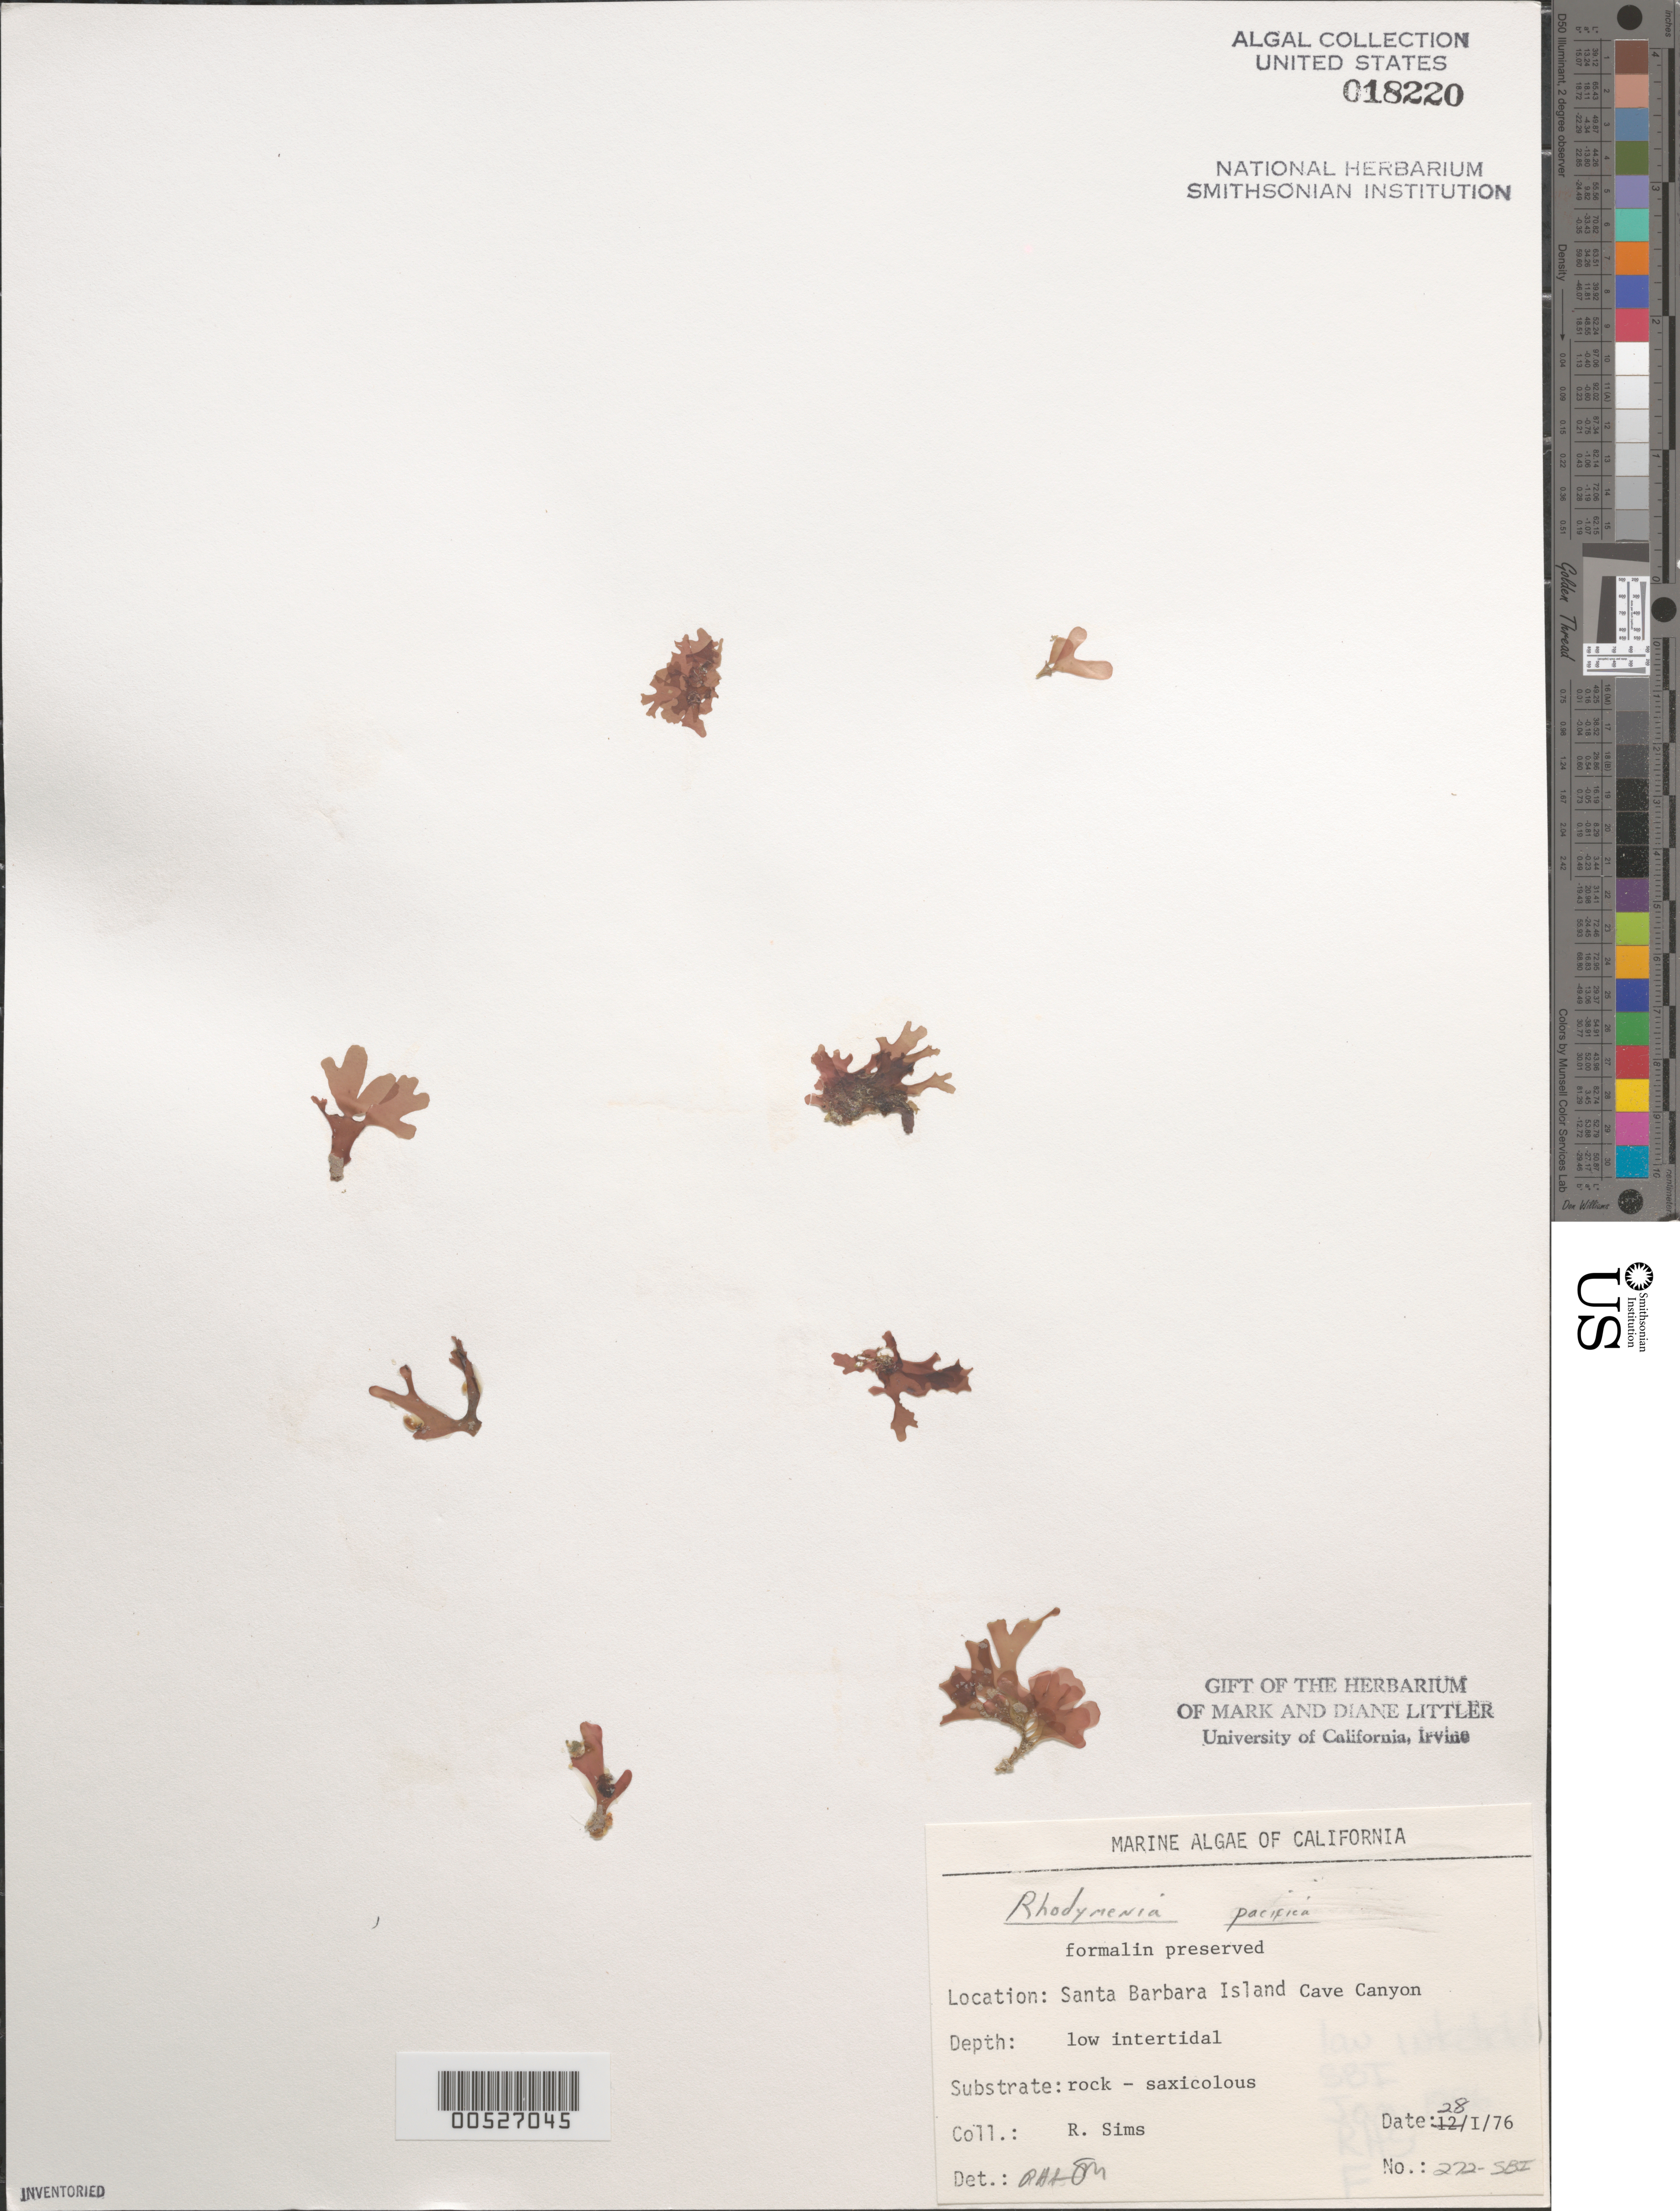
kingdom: Plantae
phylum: Rhodophyta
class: Florideophyceae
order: Rhodymeniales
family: Rhodymeniaceae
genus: Rhodymenia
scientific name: Rhodymenia pacifica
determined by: Sims, Robert H.; Murray, S. N.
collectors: R. H. Sims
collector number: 272-sbi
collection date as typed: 28 Jan 1976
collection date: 1976-01-28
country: United States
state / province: California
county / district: Santa Barbara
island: Santa Barbara Island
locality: Cave Canyon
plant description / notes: BLM-SOCALBIGHT Rocky Intertidal Survey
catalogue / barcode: US 18220